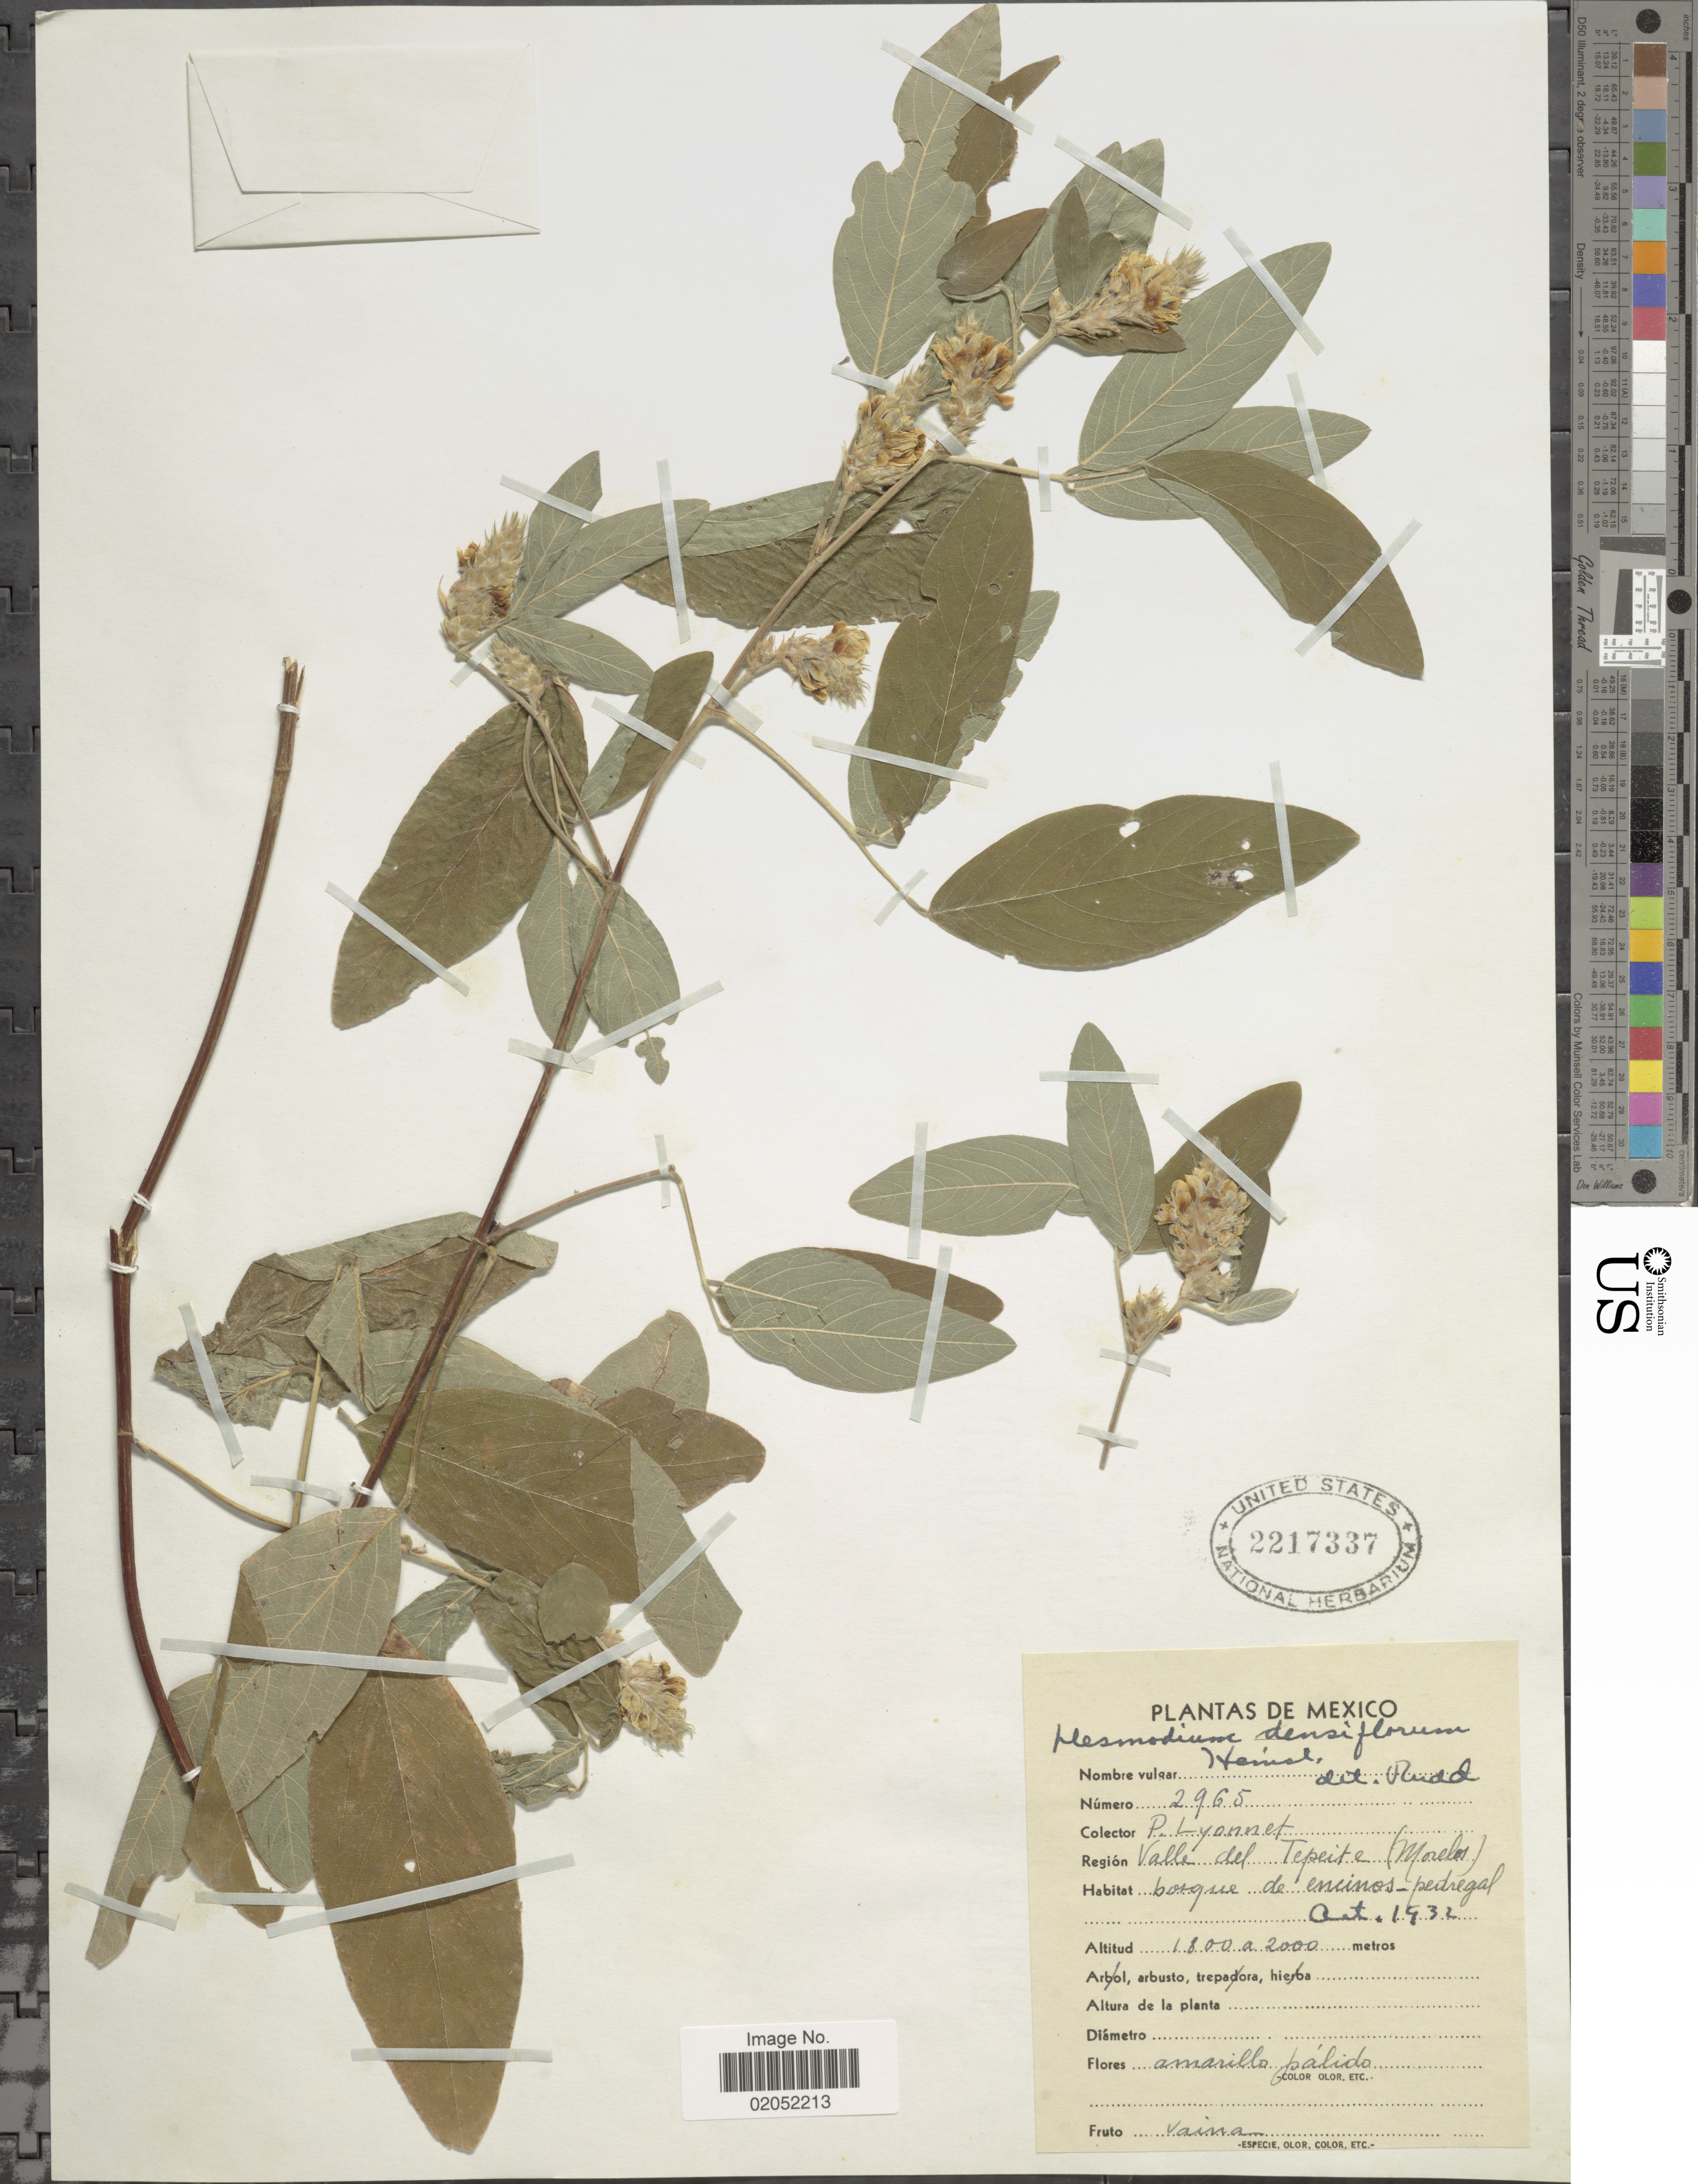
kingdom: Plantae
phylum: Tracheophyta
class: Magnoliopsida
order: Fabales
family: Fabaceae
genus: Desmodium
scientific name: Desmodium densiflorum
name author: Hemsl.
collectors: E. Lyonnet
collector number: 2965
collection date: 1932-10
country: Mexico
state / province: Morelos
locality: Mexico. Valle del Tepeite(Morelos), bosque de encinos - pedregal.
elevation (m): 1800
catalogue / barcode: US 2217337